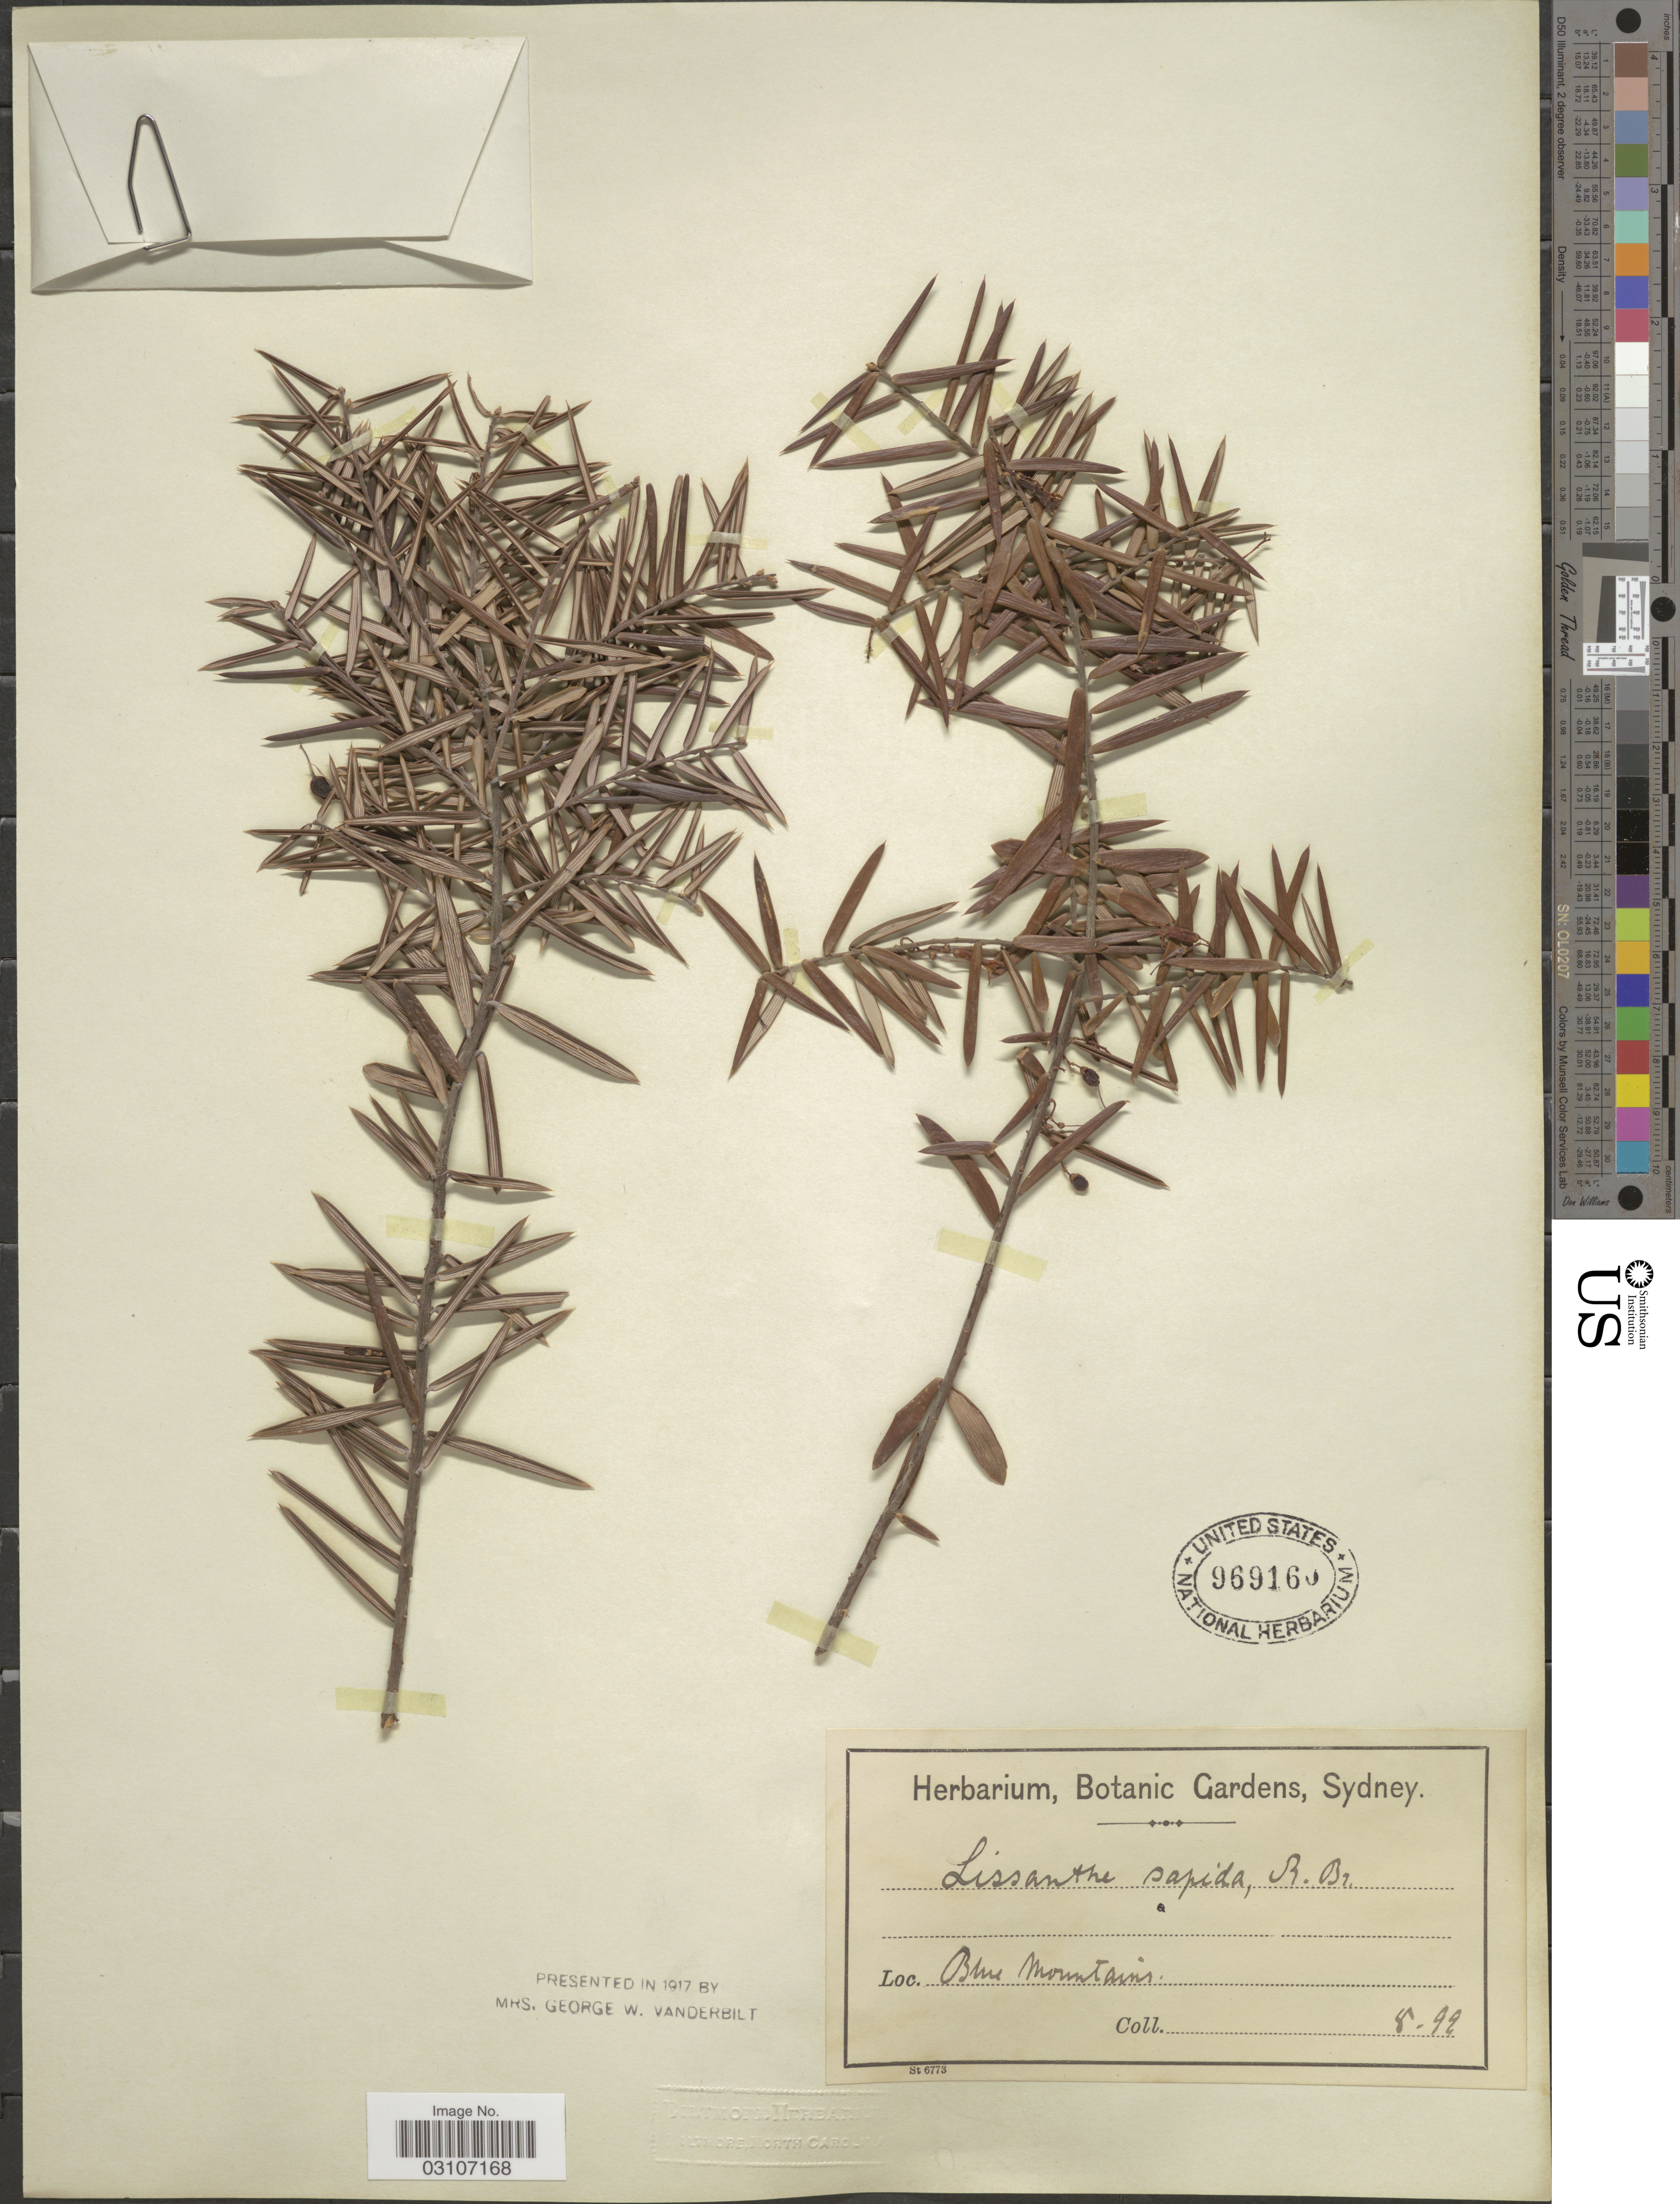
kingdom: Plantae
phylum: Tracheophyta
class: Magnoliopsida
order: Ericales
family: Ericaceae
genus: Lissanthe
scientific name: Lissanthe sapida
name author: R. Br.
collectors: ex herb. Botanic Gardens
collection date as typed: Transcribed d/m/y: /8/99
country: Australia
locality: Blue Mountains.